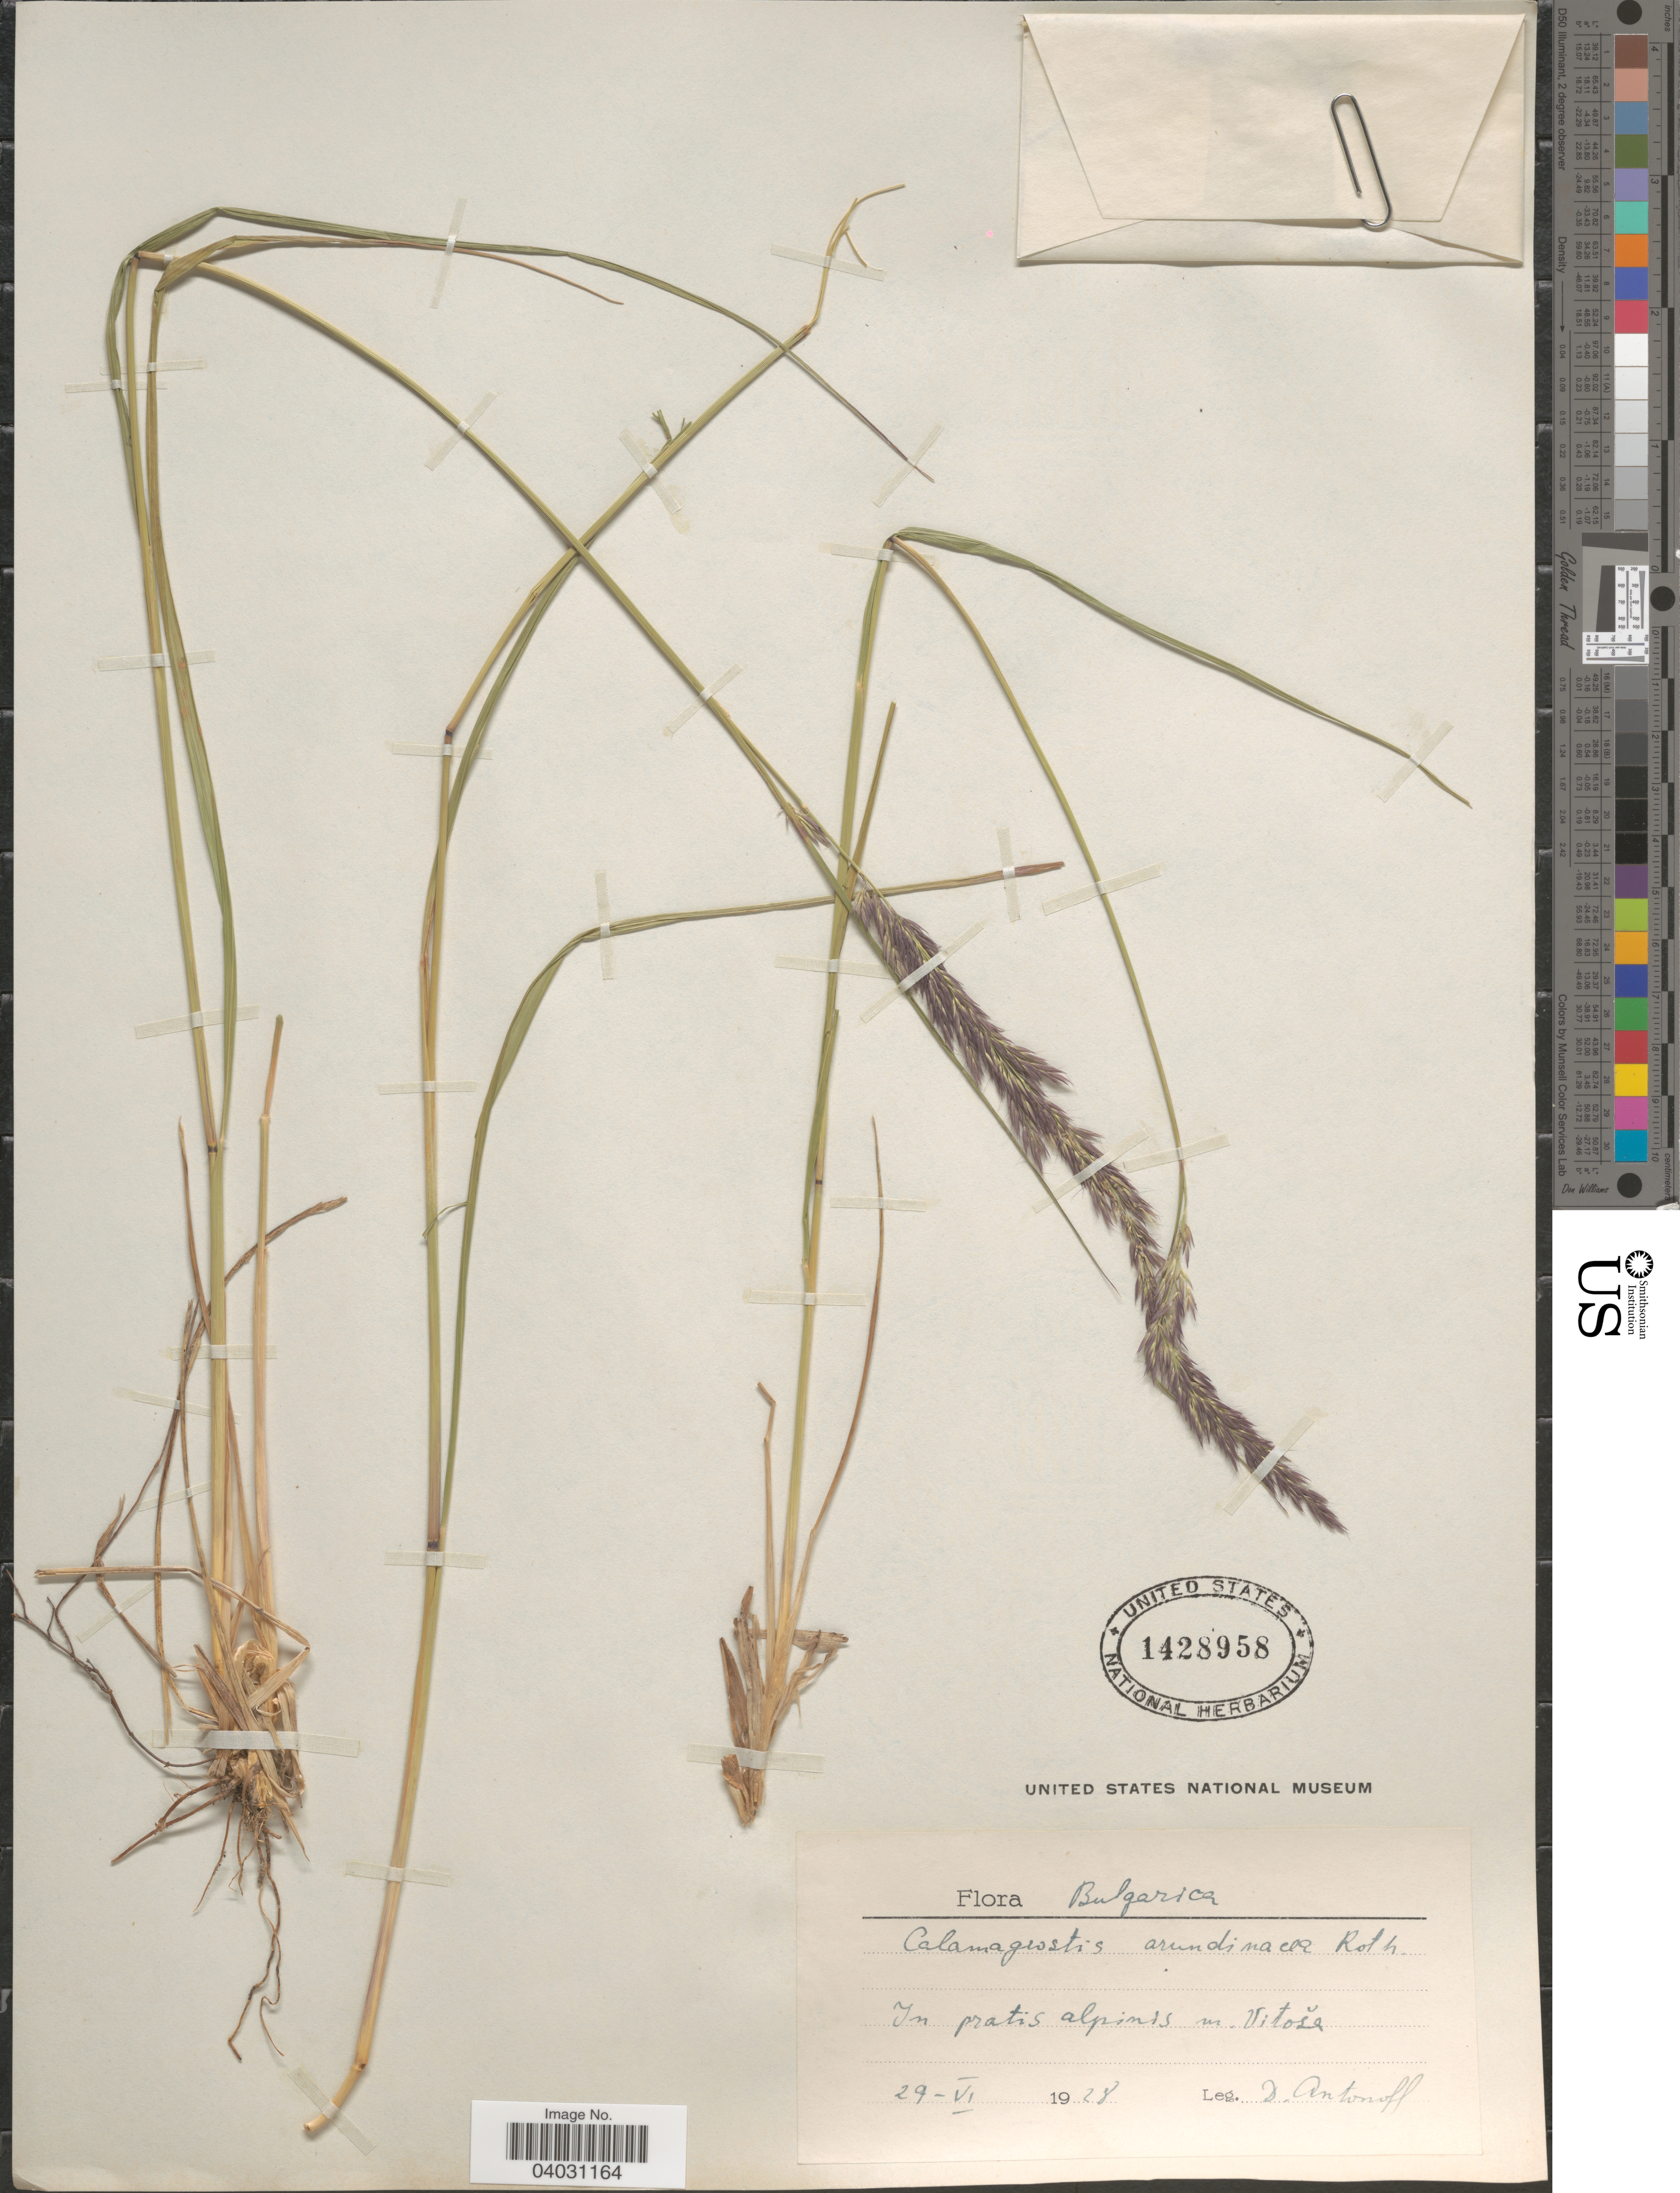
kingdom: Plantae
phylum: Tracheophyta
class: Liliopsida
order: Poales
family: Poaceae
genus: Calamagrostis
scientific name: Calamagrostis arundinacea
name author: (L.) Roth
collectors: D. Antonoff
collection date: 1928-06-29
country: Bulgaria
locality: Bulgarica. In pratis alpinis m. Vitoša.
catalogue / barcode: US 1428958